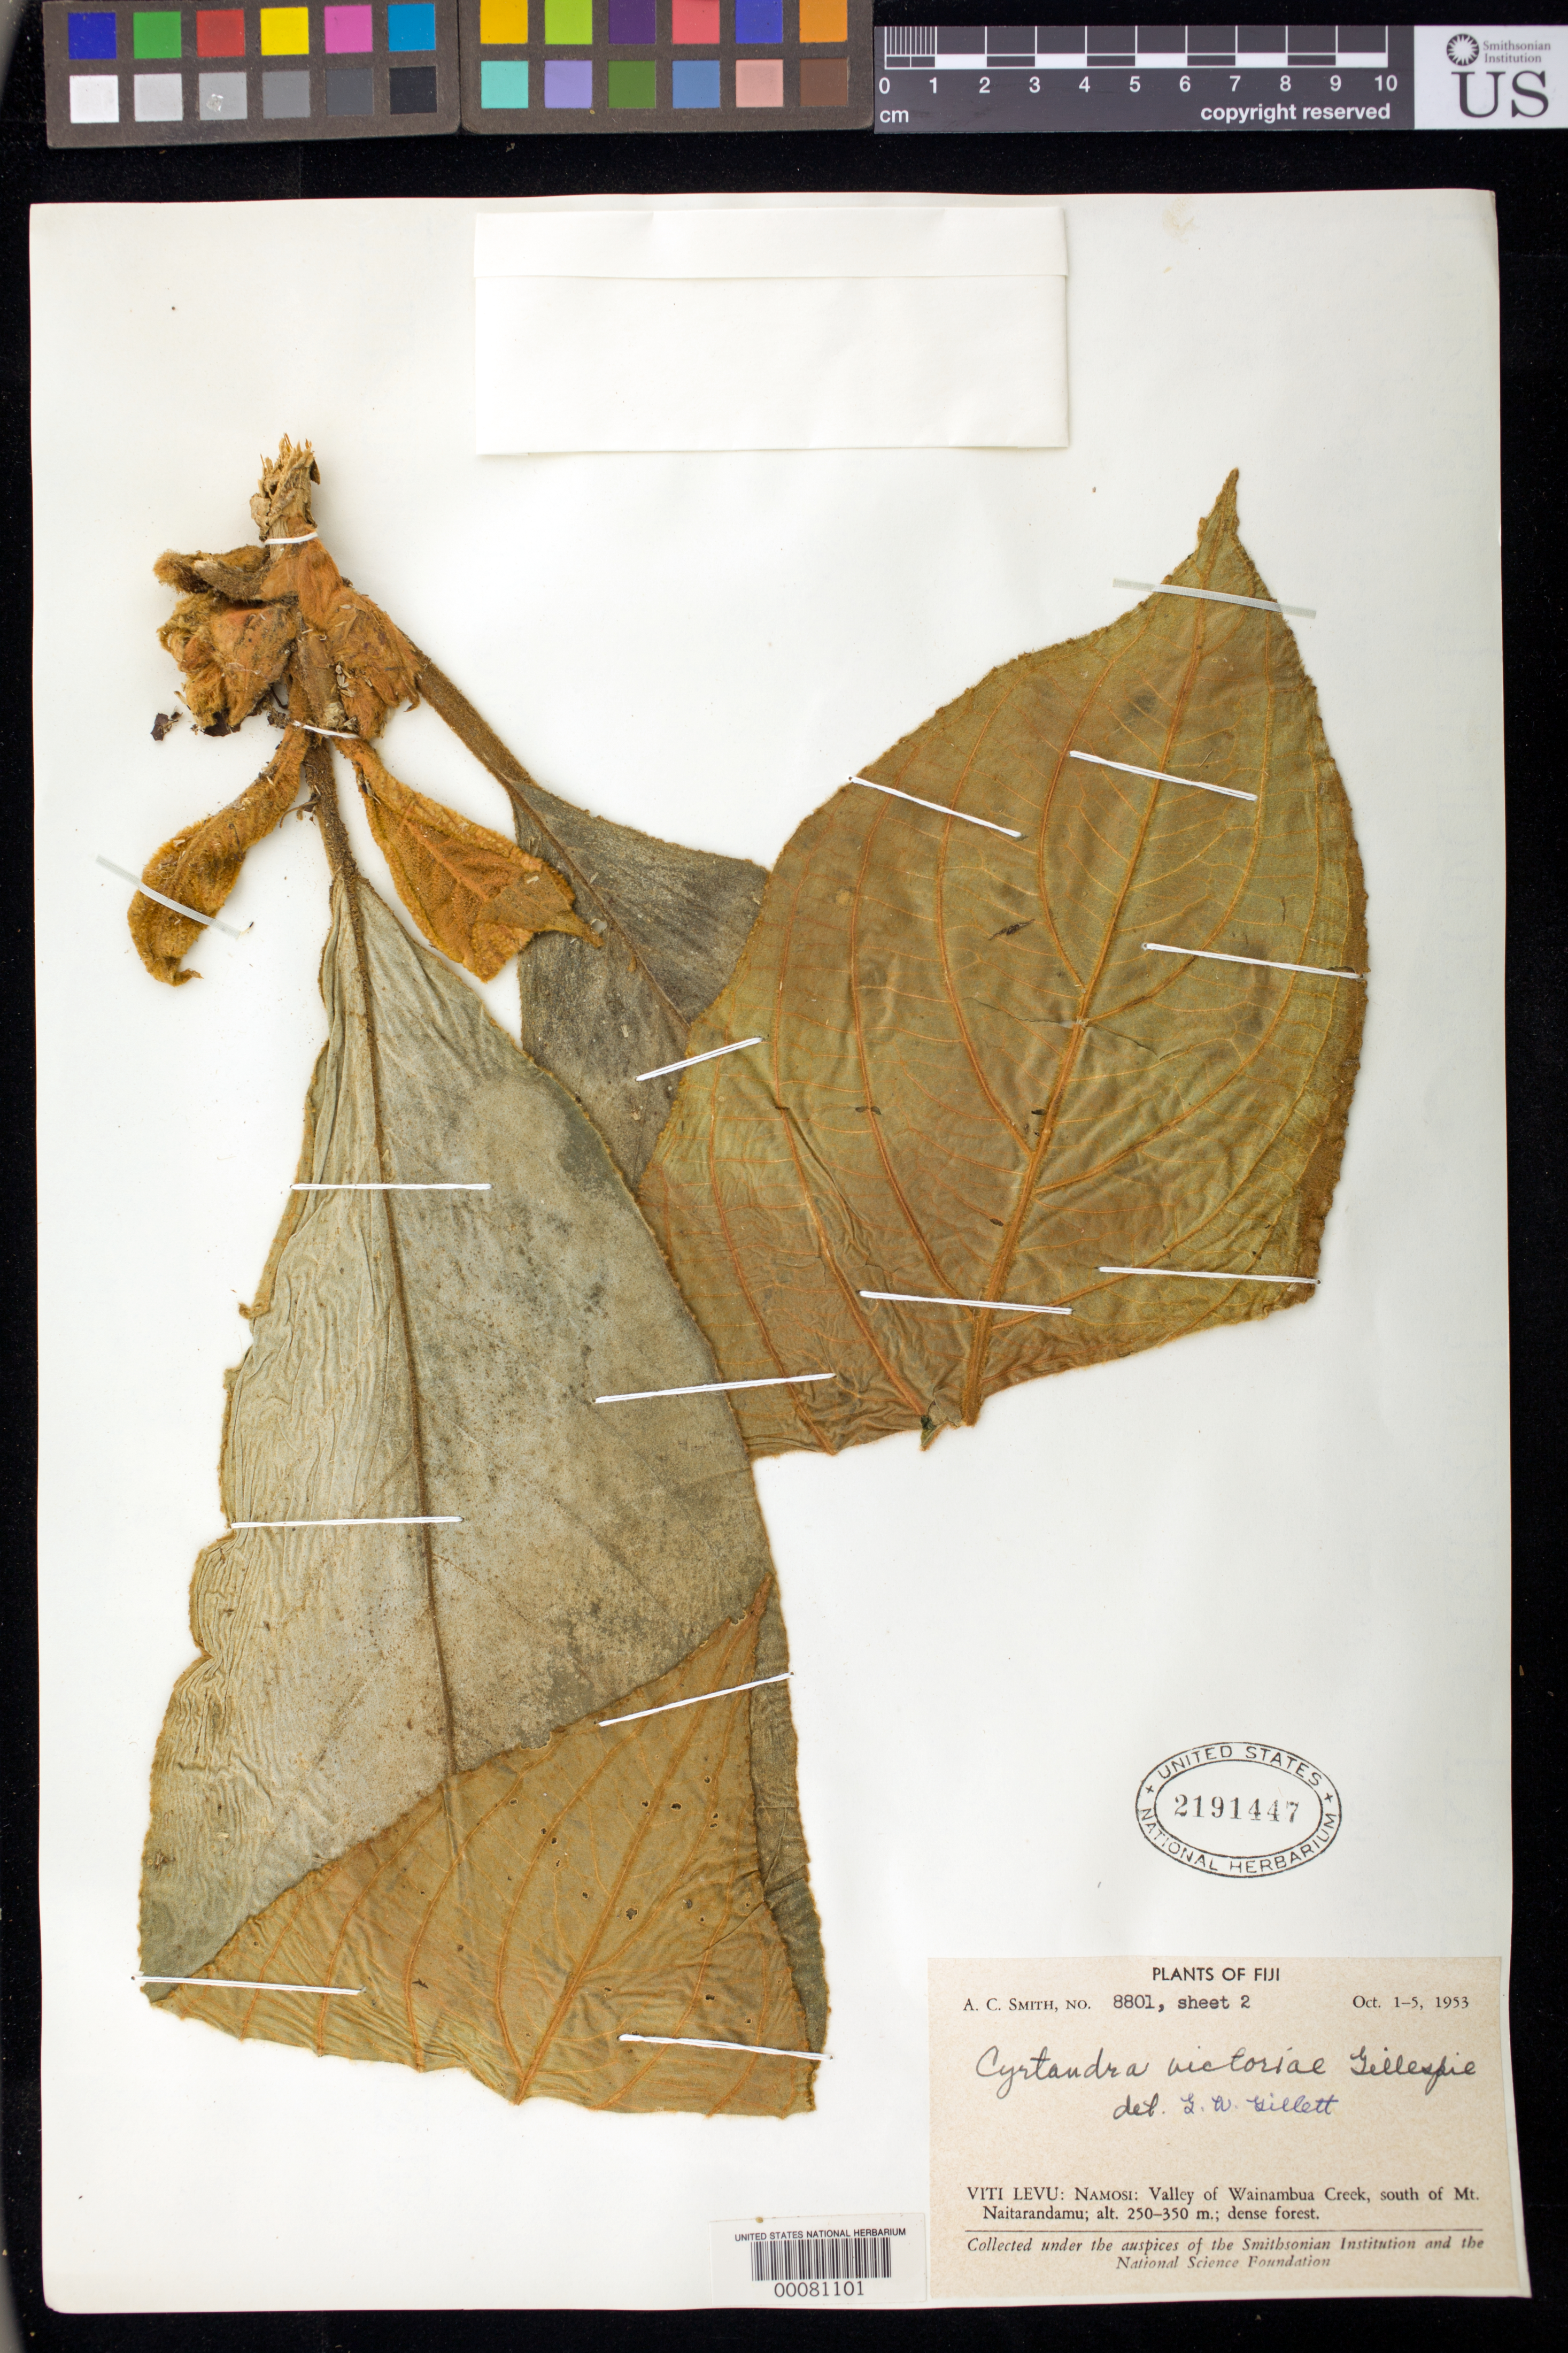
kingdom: Plantae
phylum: Tracheophyta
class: Magnoliopsida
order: Lamiales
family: Gesneriaceae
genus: Cyrtandra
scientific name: Cyrtandra victoriae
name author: Gillespie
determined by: Gillett, G. W.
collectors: A. C. Smith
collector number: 8801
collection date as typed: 01-05 Oct 1953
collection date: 1953-10-01/1953-10-05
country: Fiji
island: Viti Levu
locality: Namosi, valley of wainambua creek, s of mt naitarandamu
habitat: Dense forest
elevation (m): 250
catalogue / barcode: US 2191447